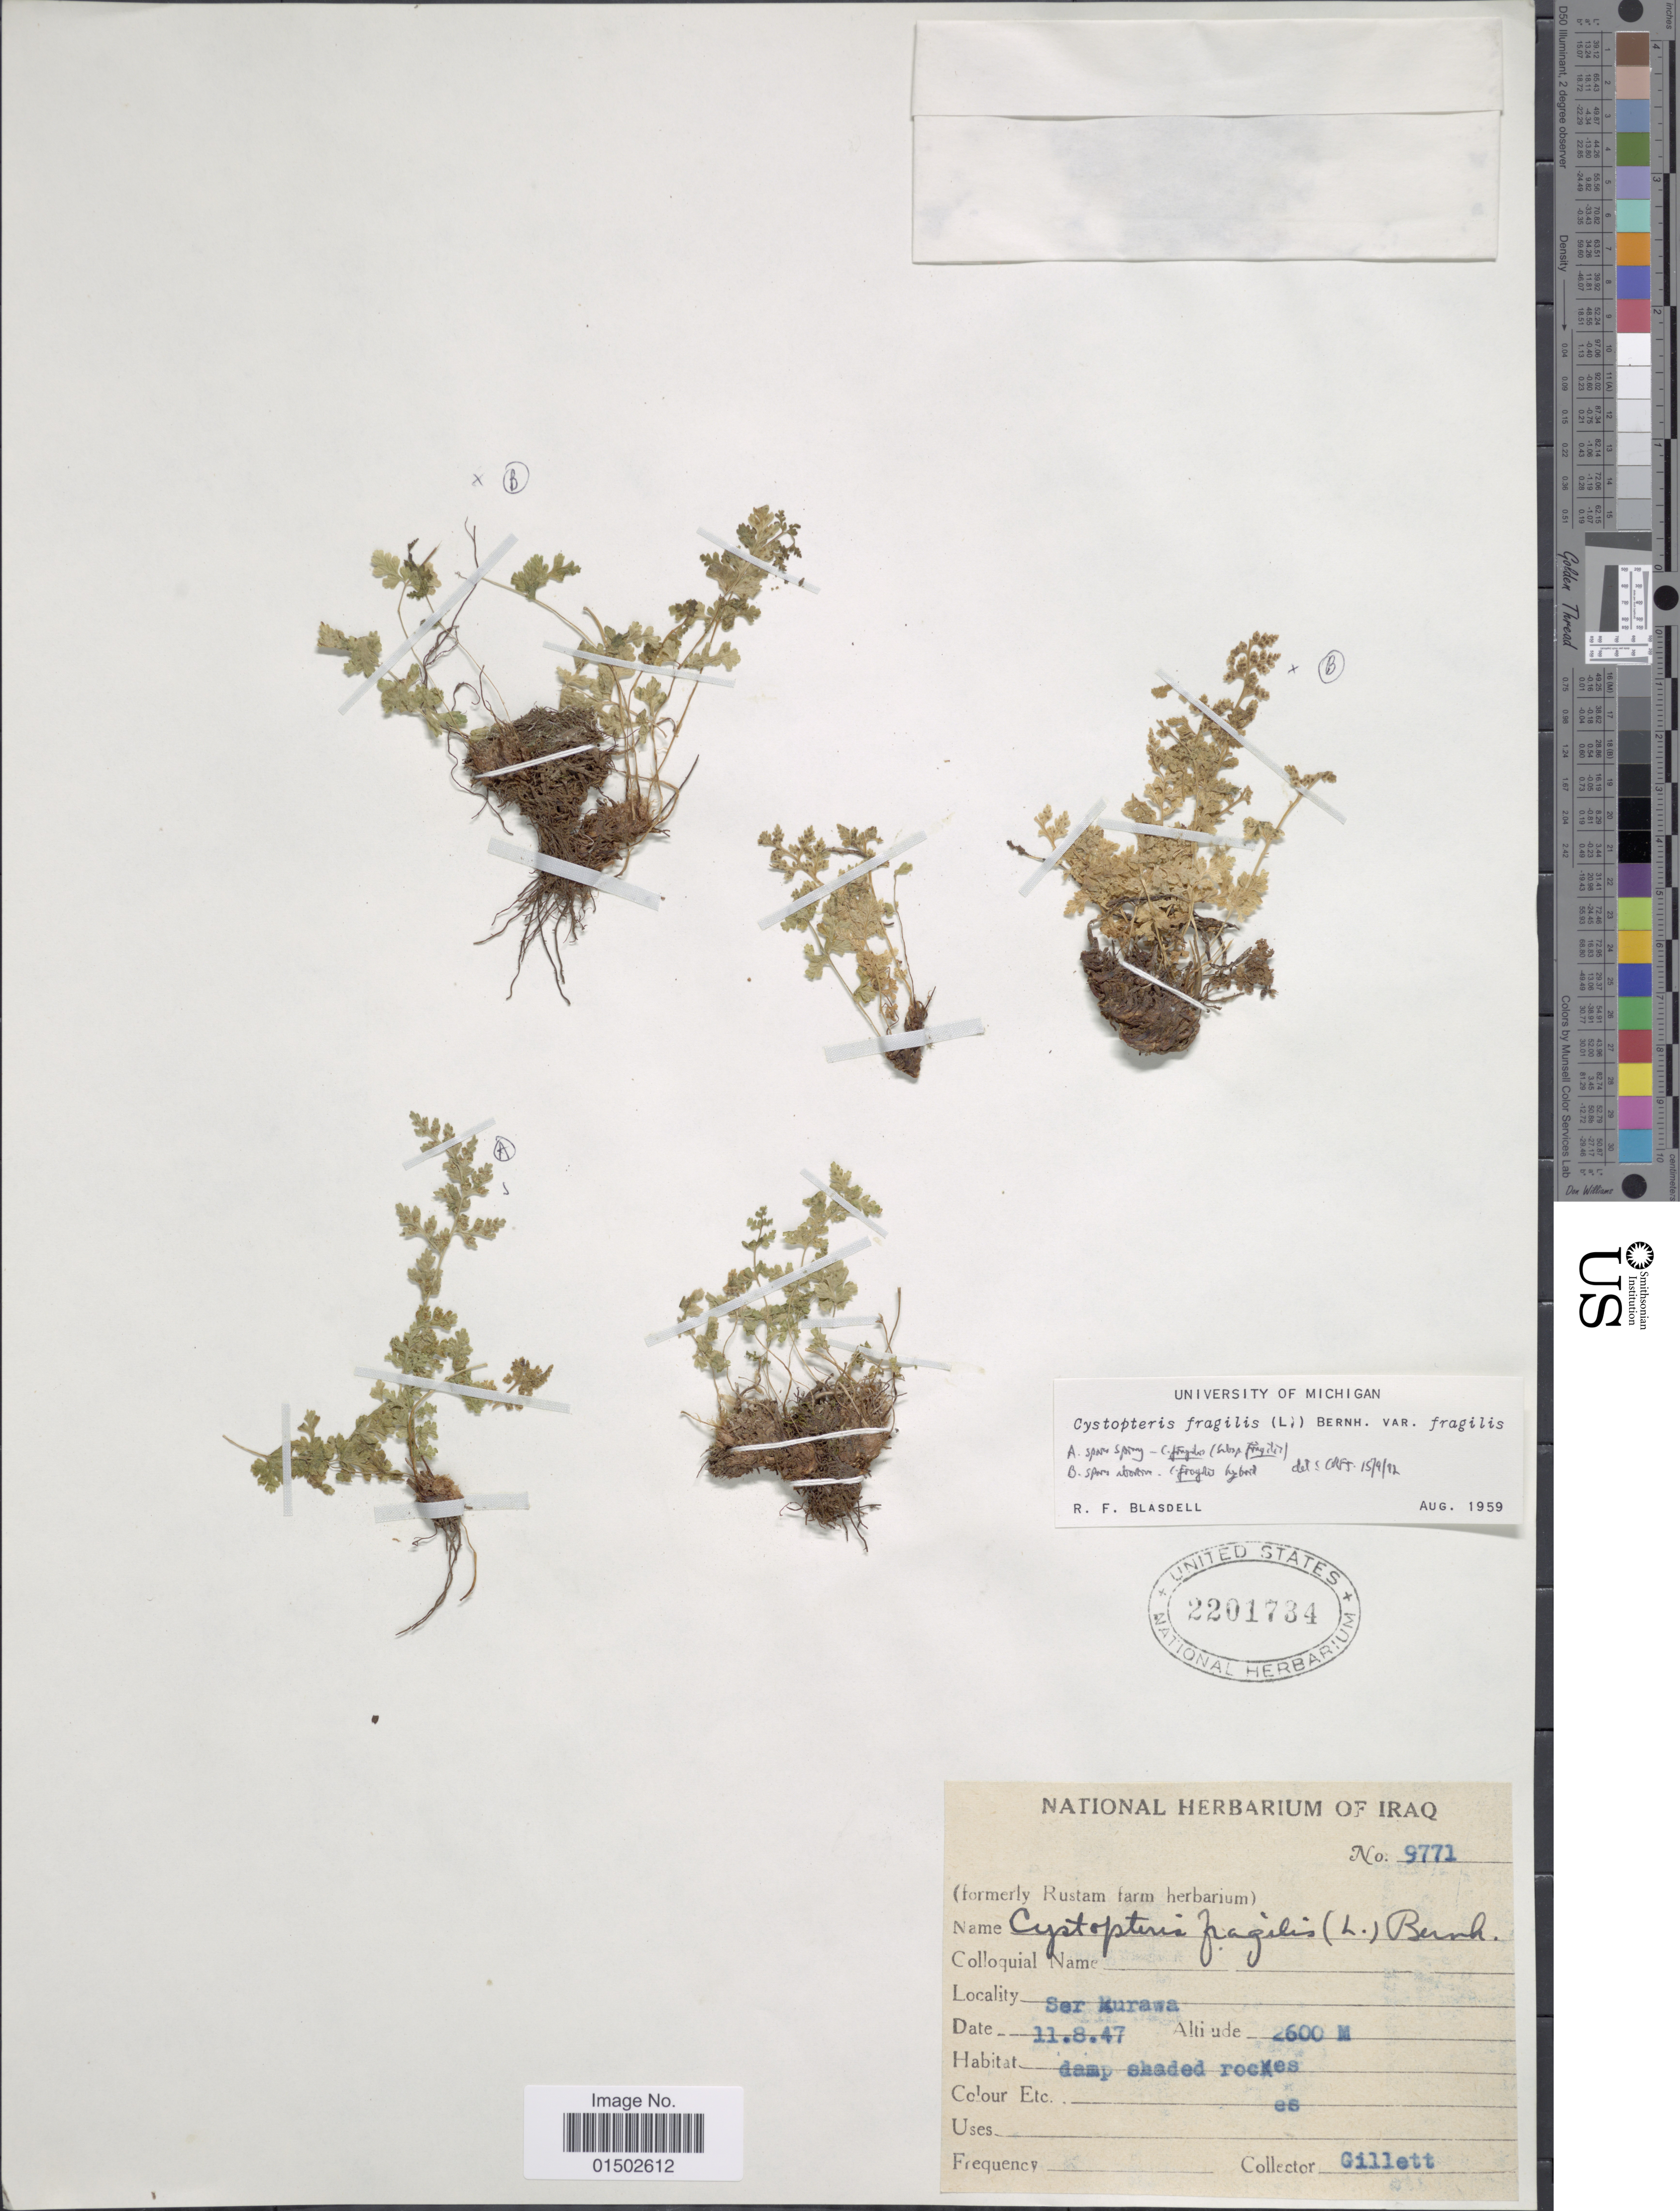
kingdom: Plantae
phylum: Tracheophyta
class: Polypodiopsida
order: Polypodiales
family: Cystopteridaceae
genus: Cystopteris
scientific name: Cystopteris fragilis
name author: (L.) Bernh.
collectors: Gillett, --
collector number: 9771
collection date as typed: Transcribed d/m/y: 11/8/47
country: Iraq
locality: Ser Murawa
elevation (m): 2600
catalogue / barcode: US 2201734